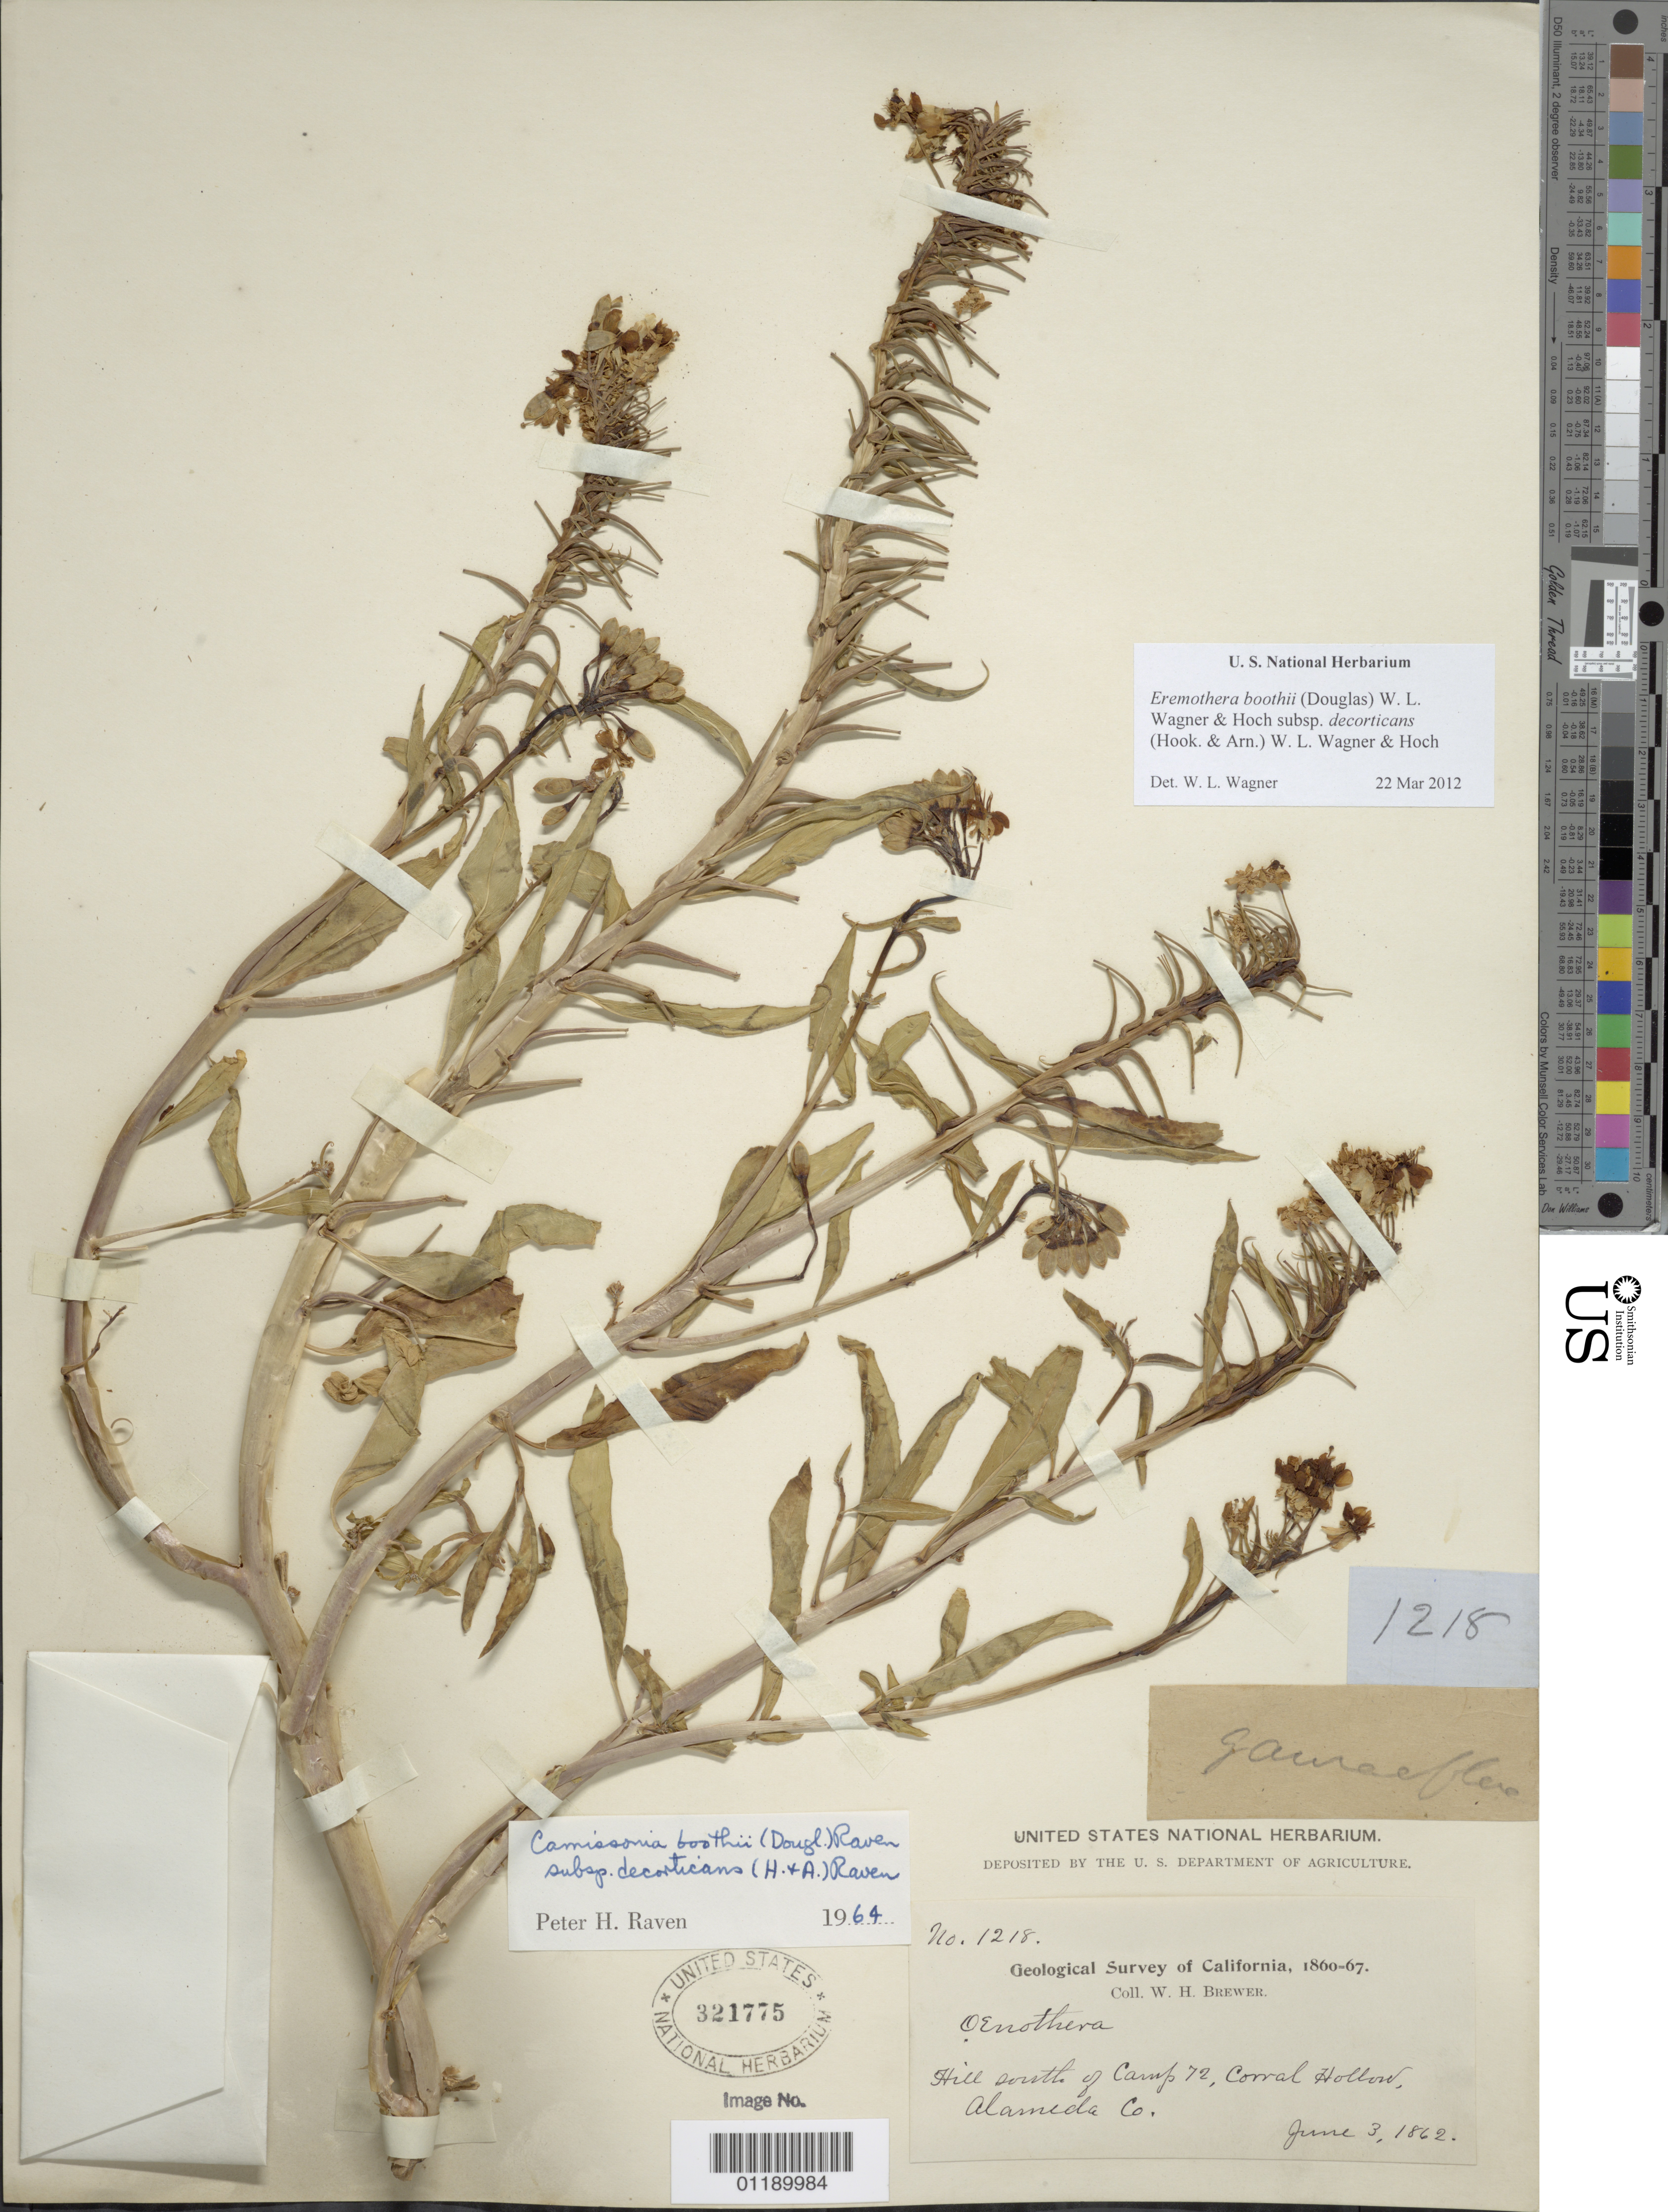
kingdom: Plantae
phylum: Tracheophyta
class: Magnoliopsida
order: Myrtales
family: Onagraceae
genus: Eremothera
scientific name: Eremothera boothii subsp. decorticans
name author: (Hook. & Arn.) W.L. Wagner & Hoch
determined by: Wagner, W. L., (BOT), Smithsonian Institution - National Museum of Natural History (UNITED STATES)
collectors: W. H. Brewer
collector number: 1218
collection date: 1862-06-03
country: United States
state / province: California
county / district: Alameda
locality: Hill south of Camp 72, Corral Hollow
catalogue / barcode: US 321775